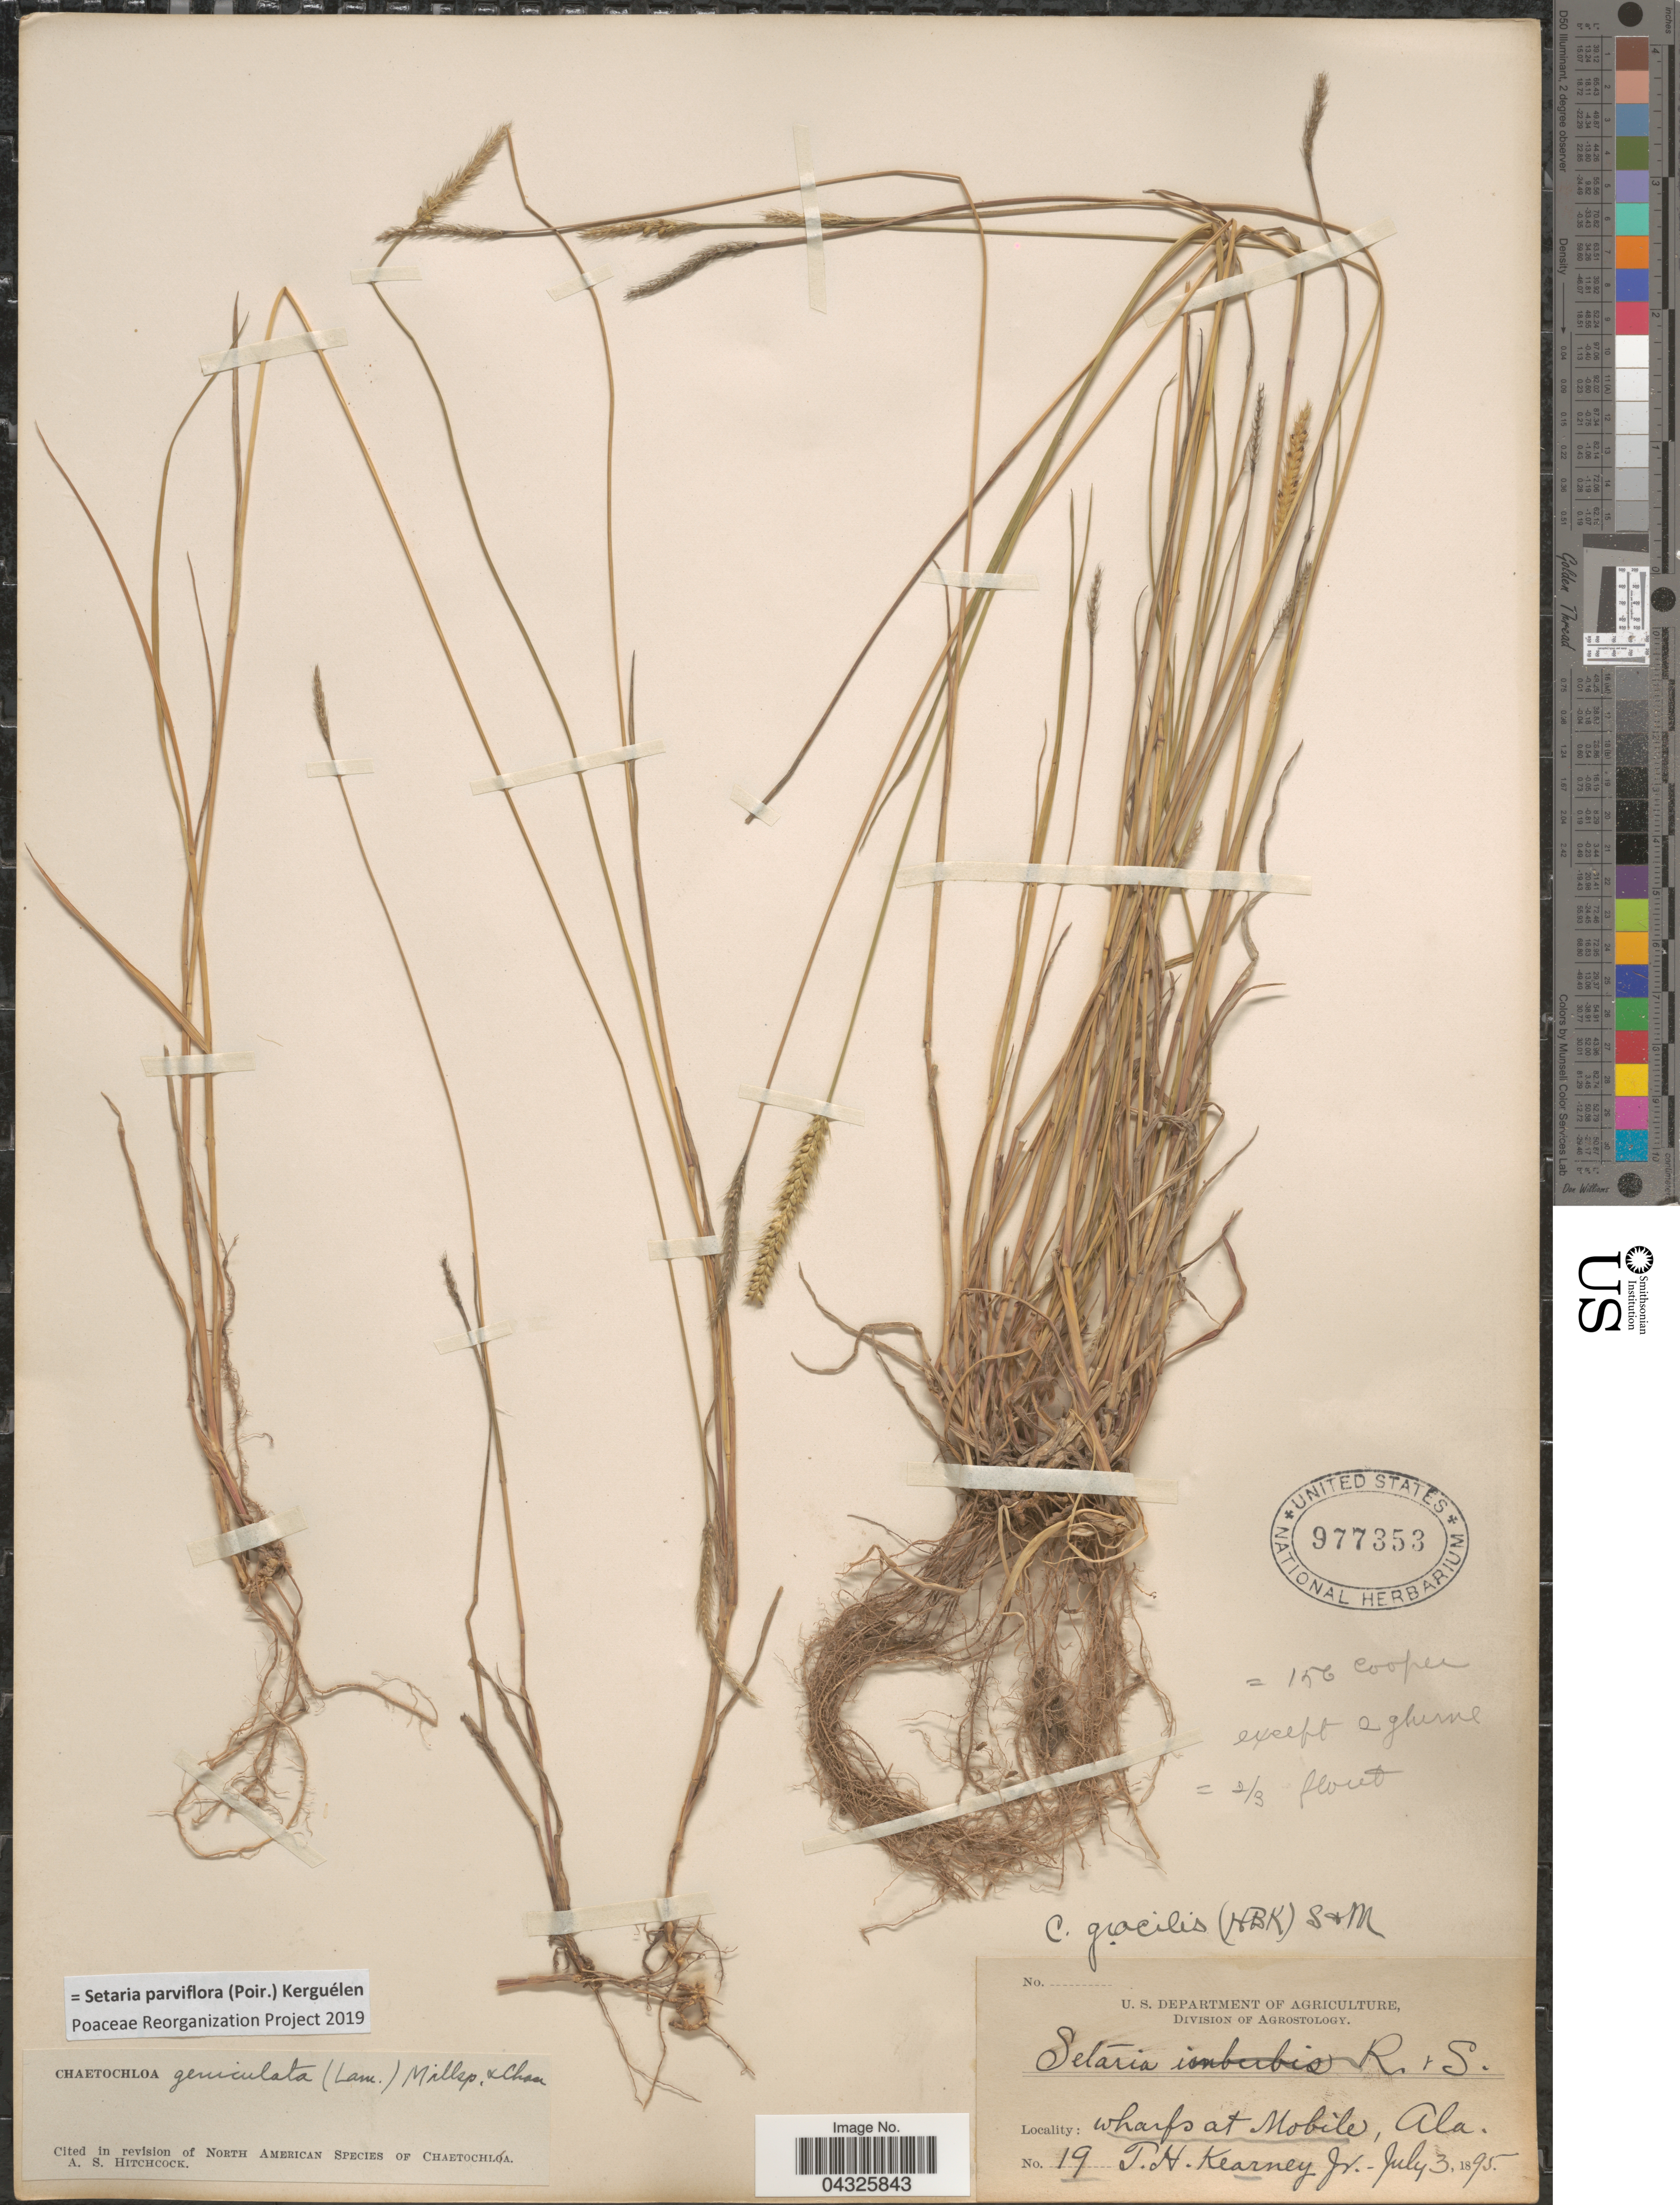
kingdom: Plantae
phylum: Tracheophyta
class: Liliopsida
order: Poales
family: Poaceae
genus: Setaria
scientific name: Setaria parviflora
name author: (Poir.) Kerguélen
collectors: T. H. Kearney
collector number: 19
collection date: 1895-07-03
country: United States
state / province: Alabama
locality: Wharfs at Mobile.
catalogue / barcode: US 977353